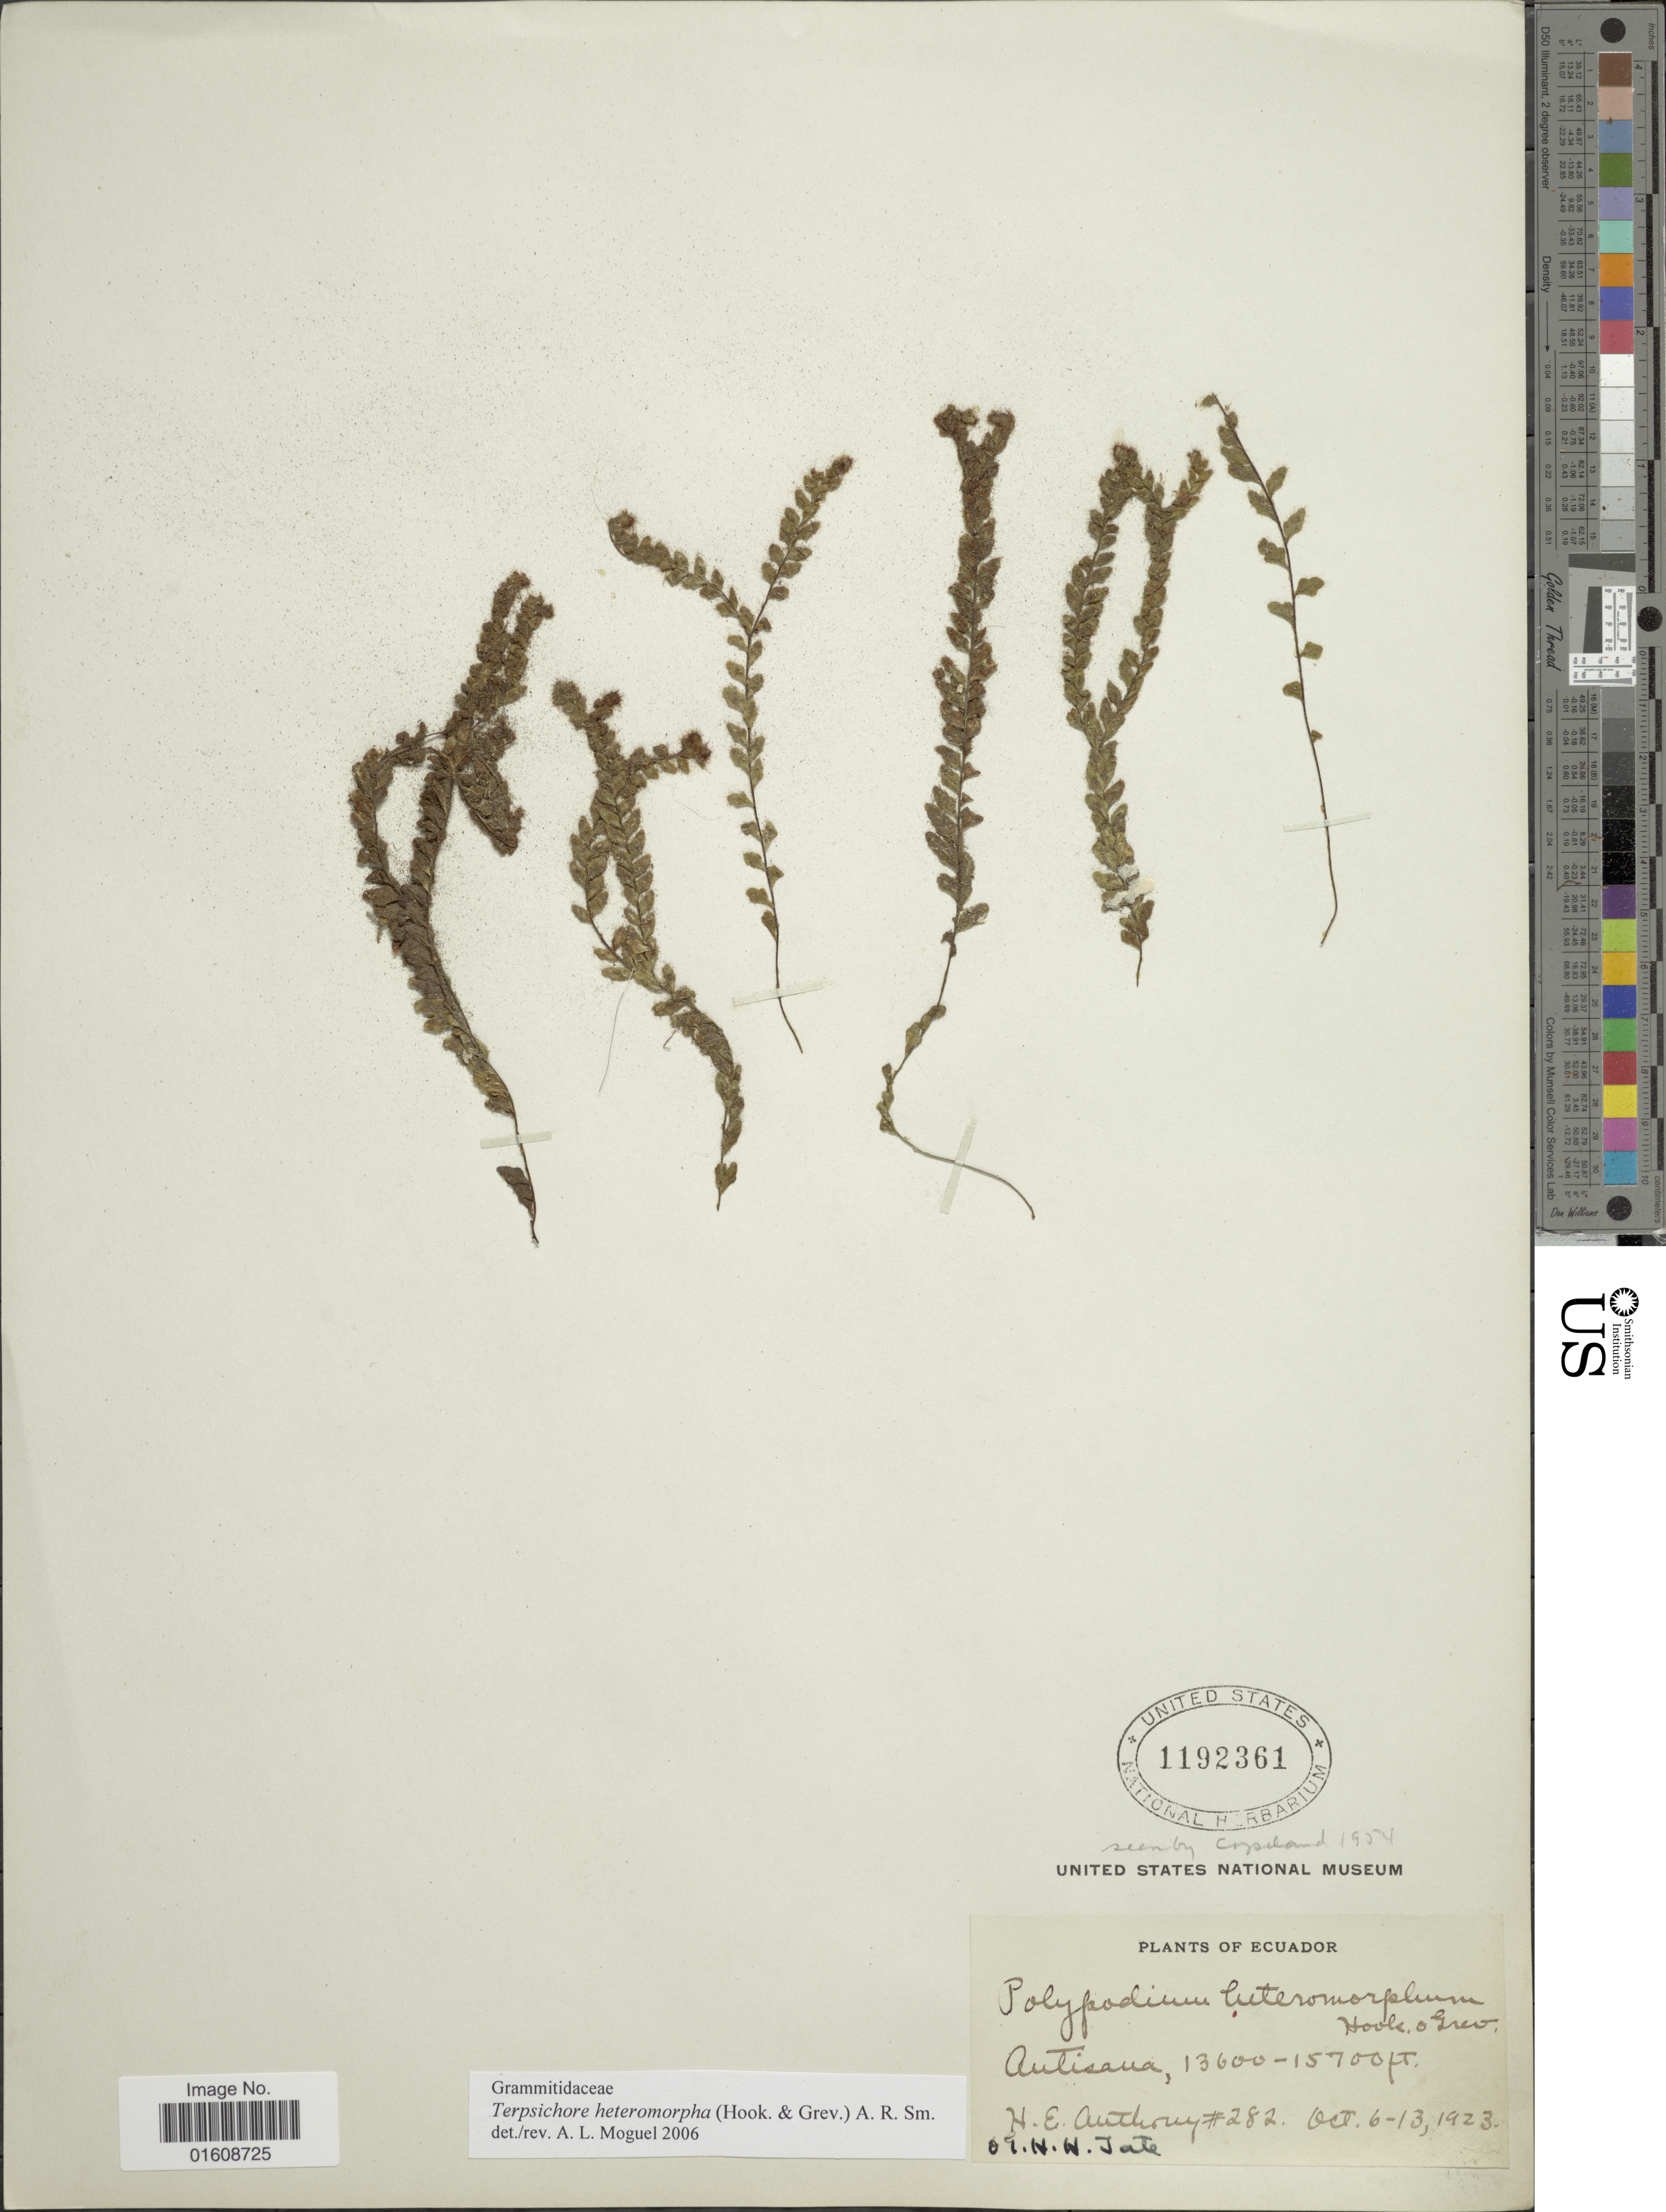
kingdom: Plantae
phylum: Tracheophyta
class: Polypodiopsida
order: Polypodiales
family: Polypodiaceae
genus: Alansmia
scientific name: Alansmia heteromorpha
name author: (Hook. & Grev.) Moguel & M. Kessler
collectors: H. E. Anthony & G. H. H.Tate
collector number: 282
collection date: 1923-10-06/1923-10-13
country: Ecuador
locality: Antisana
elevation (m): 4145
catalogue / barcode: US 1192361